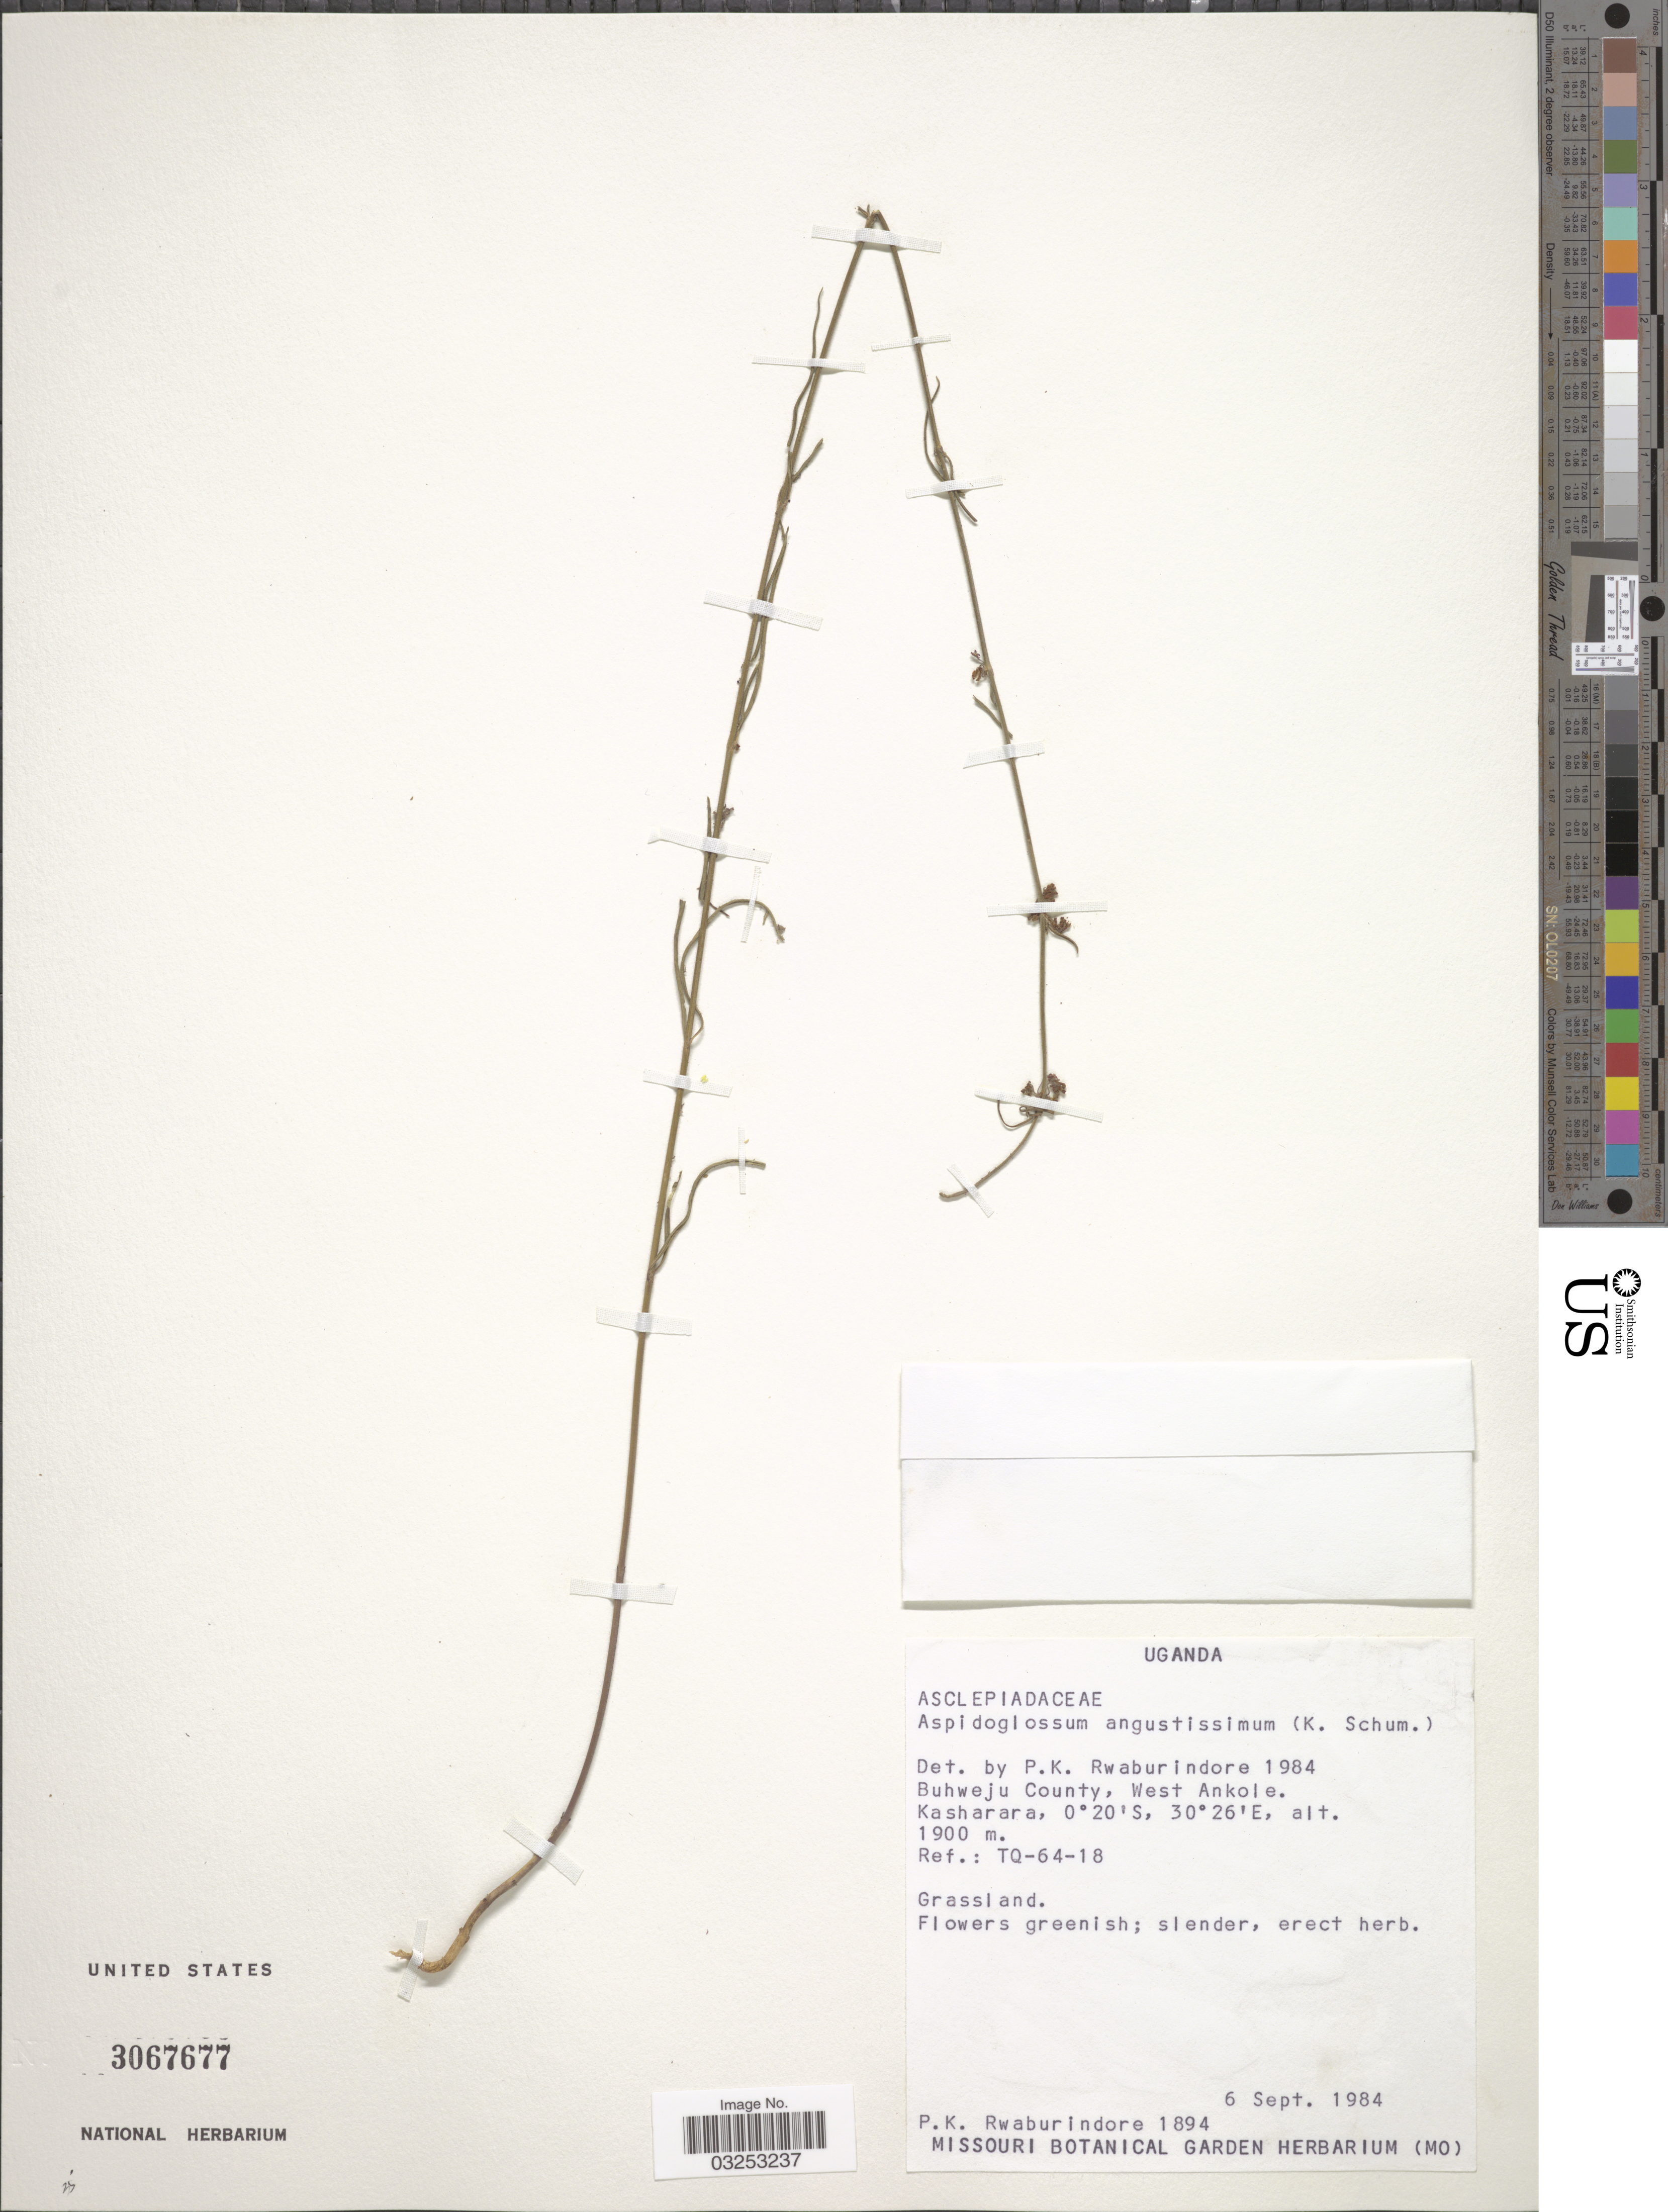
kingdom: Plantae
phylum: Tracheophyta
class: Magnoliopsida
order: Gentianales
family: Apocynaceae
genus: Aspidoglossum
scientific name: Aspidoglossum angustissimum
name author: (K. Schum.) Bullock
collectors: P. Rwaburindore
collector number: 1894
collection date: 1984-09-06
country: Uganda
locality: Buhweju County, West Ankole. Kasharara. Ref.: TQ-64-18.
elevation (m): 1900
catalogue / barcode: US 3067677